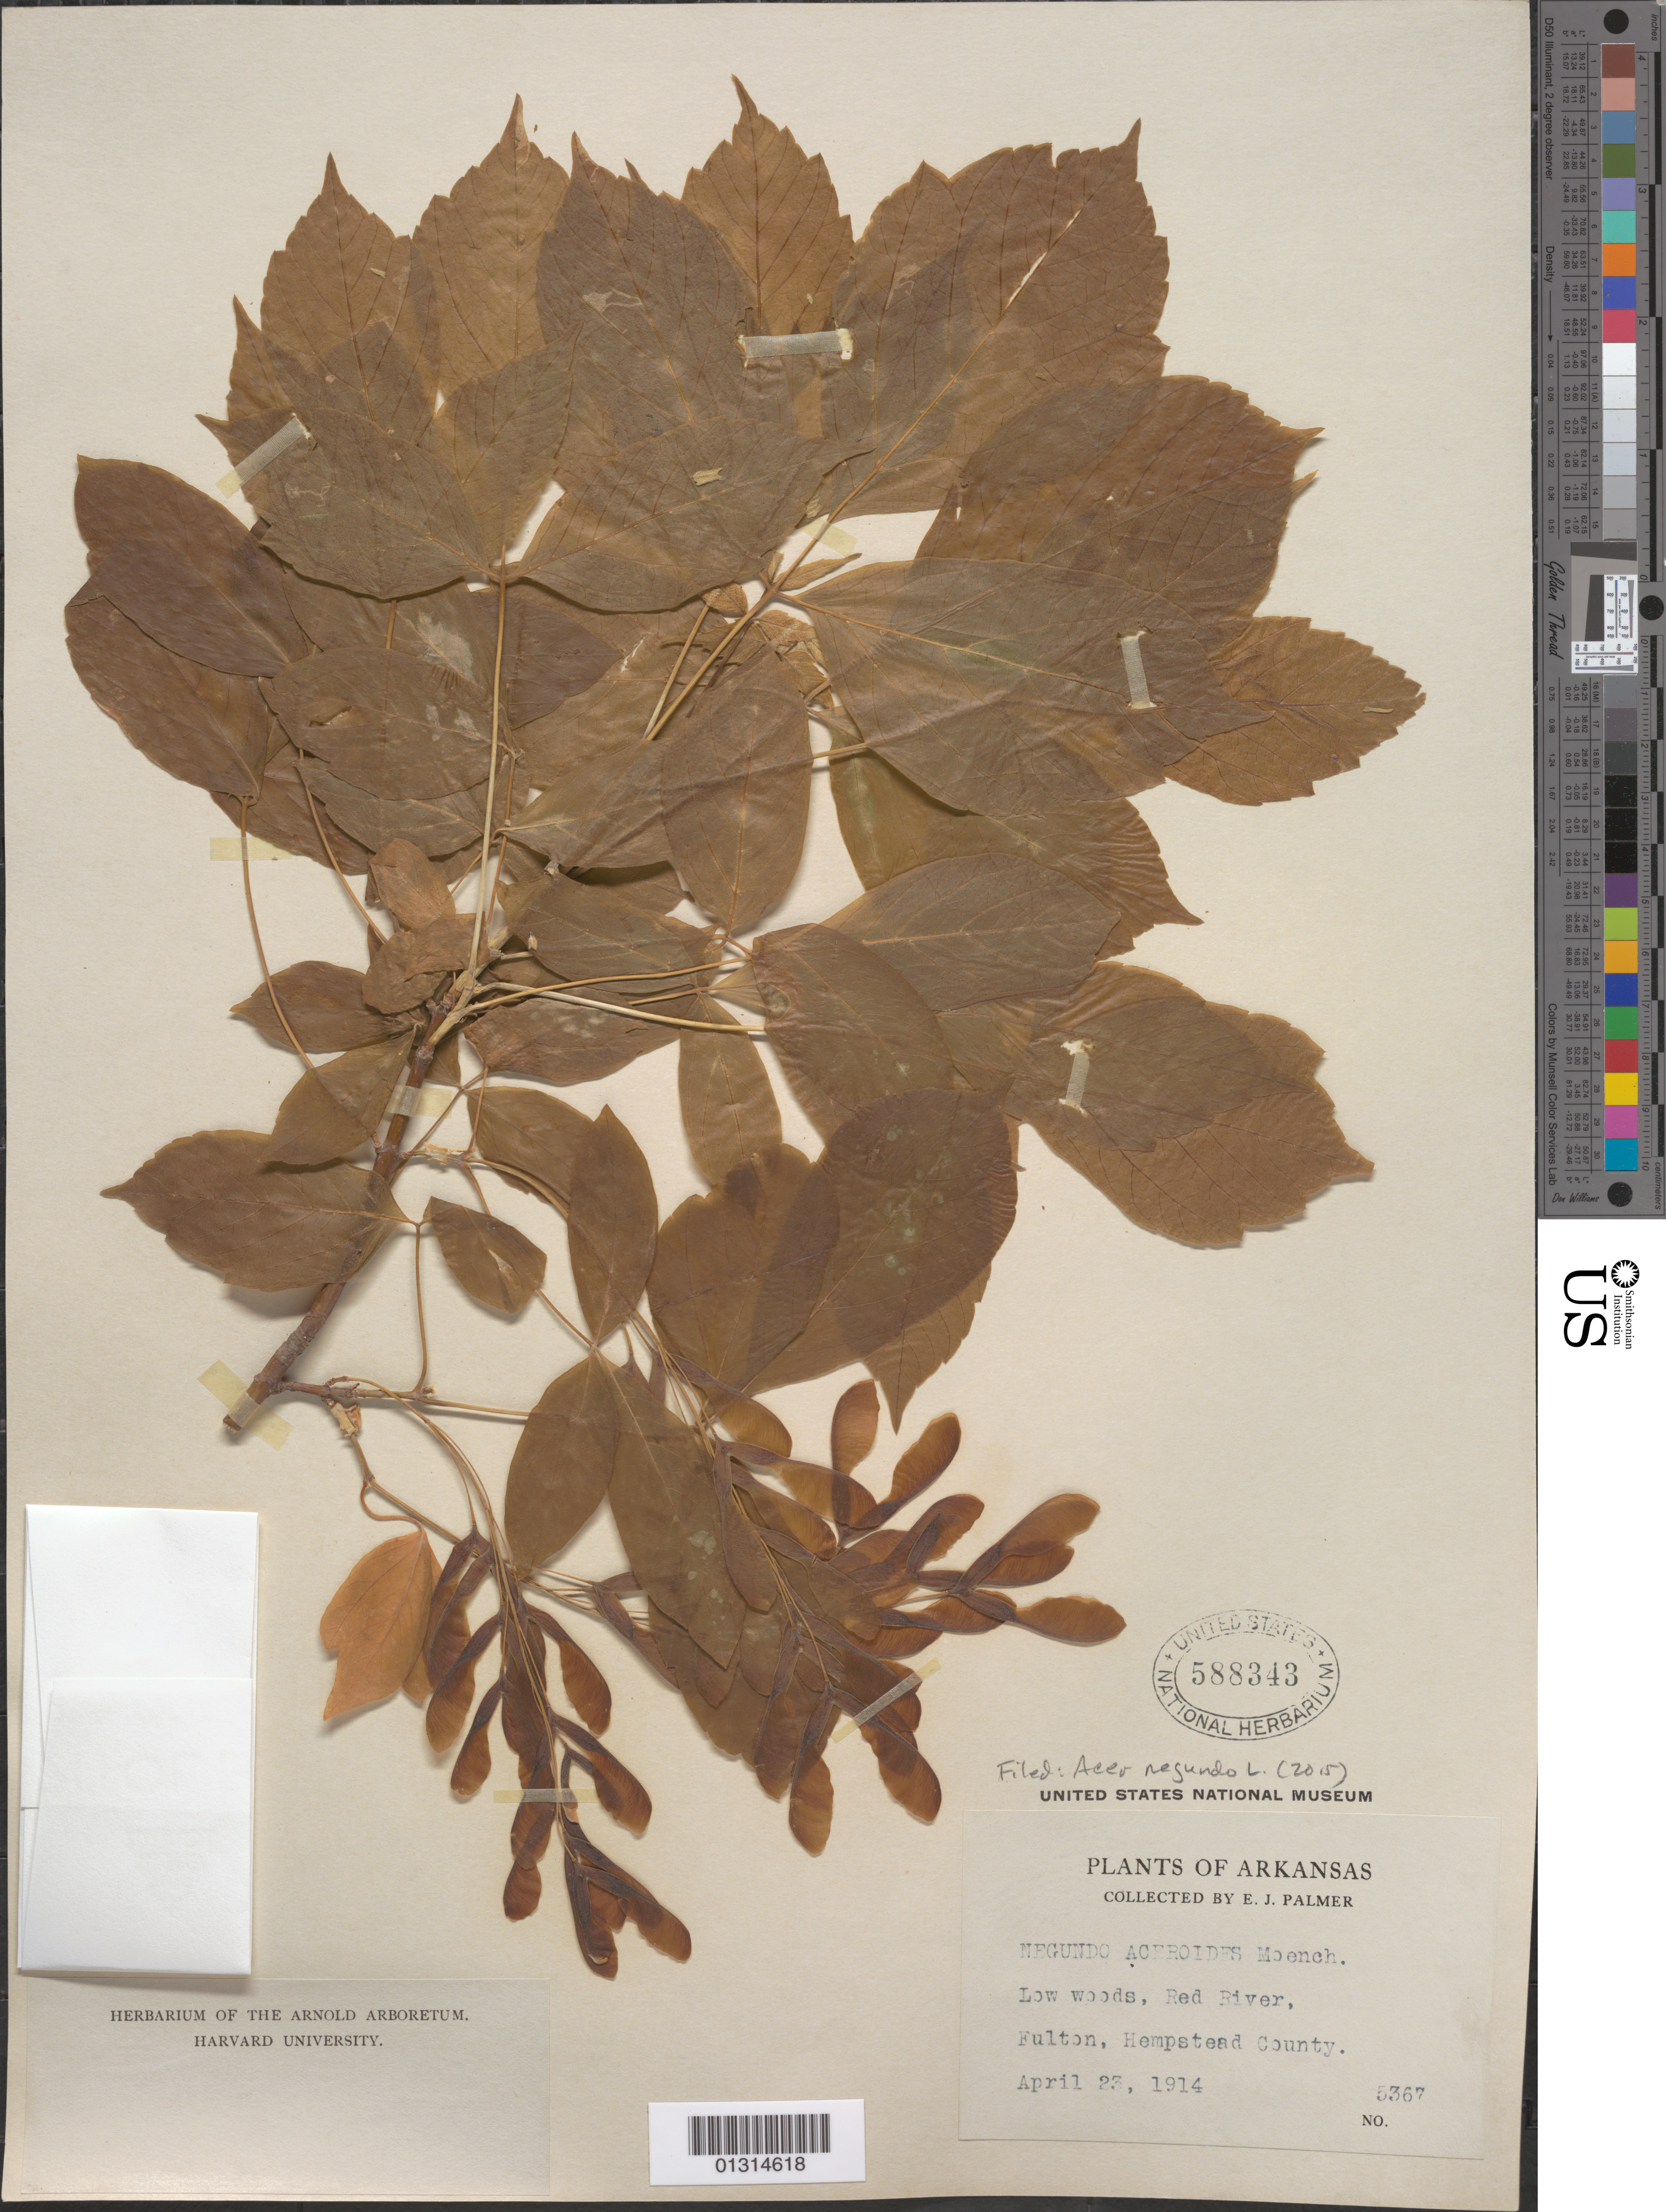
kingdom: Plantae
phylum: Tracheophyta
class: Magnoliopsida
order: Sapindales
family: Sapindaceae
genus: Acer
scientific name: Acer negundo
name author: L.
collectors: E. J. Palmer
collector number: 5367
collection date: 1914-04-23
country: United States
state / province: Arkansas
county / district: Hempstead County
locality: Hempstead County, Fulton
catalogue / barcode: US 588343